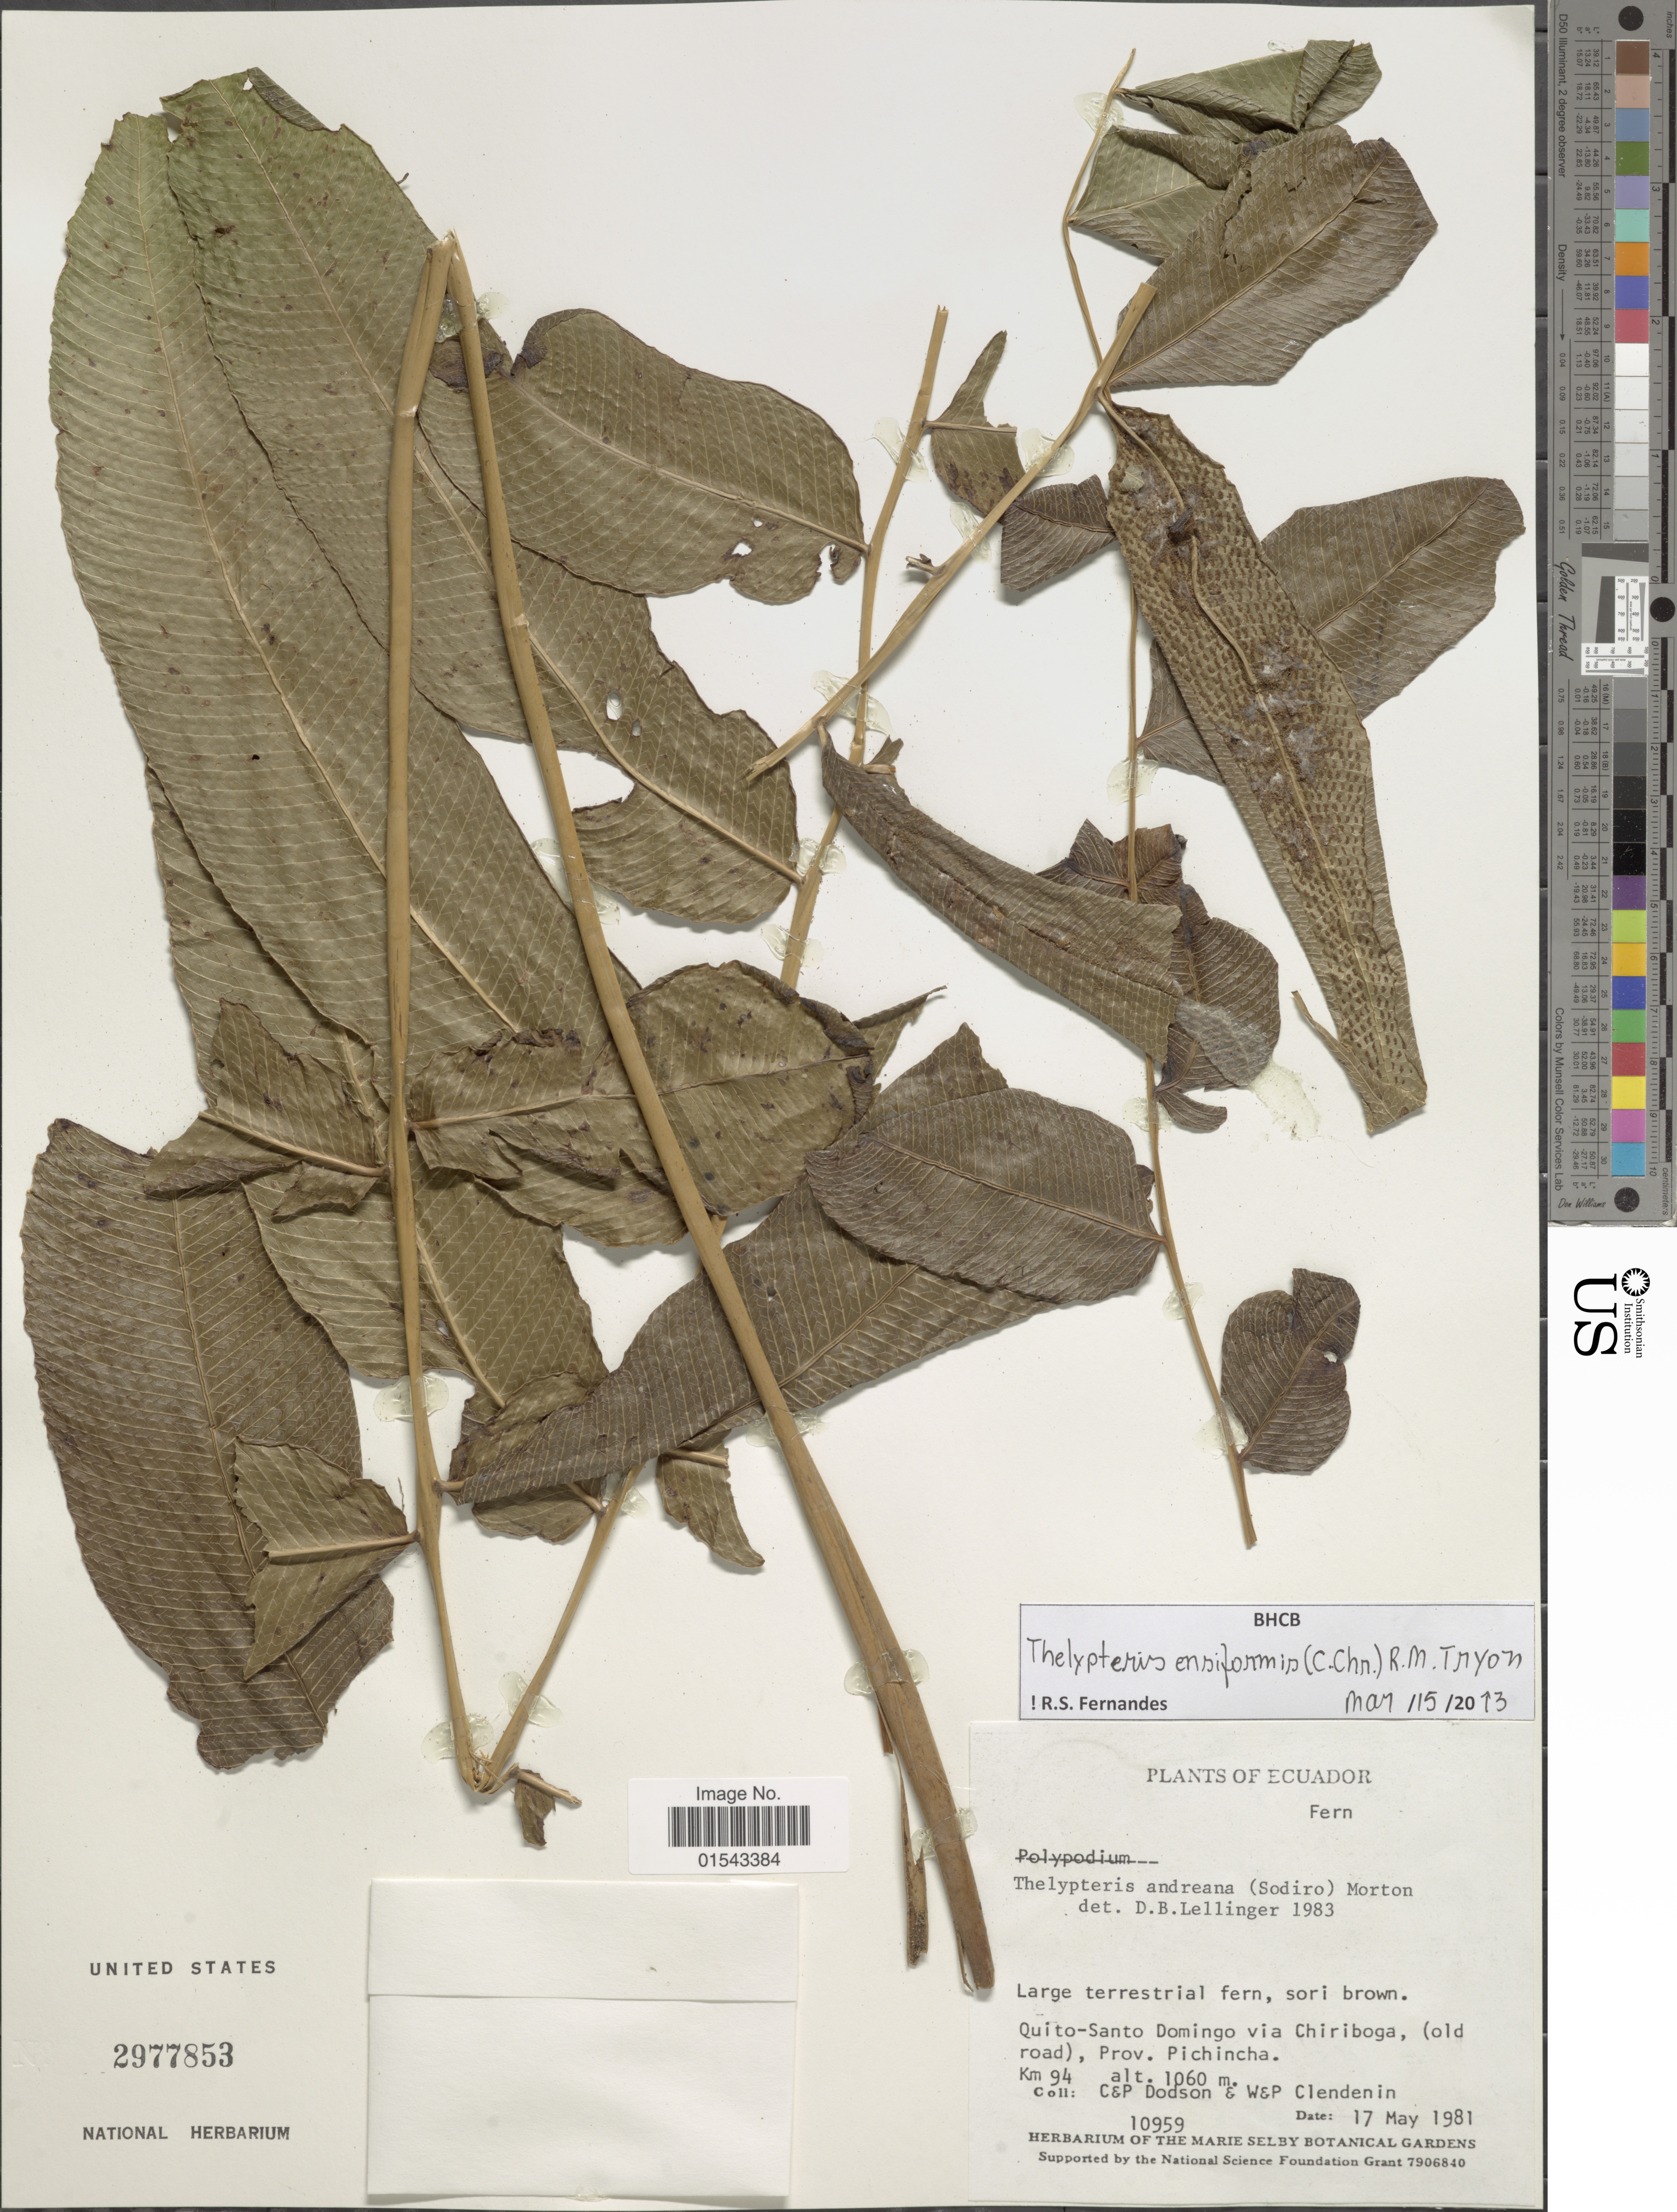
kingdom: Plantae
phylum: Tracheophyta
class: Polypodiopsida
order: Polypodiales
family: Thelypteridaceae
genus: Meniscium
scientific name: Meniscium andreanum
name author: Sodiro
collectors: C. Dodson, P. M. Dodson, W. Clendenin & P. Clendenin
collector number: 10959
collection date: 1981-05-17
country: Ecuador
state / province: Pichincha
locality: Quito-Santo Domingo via Chiriboga, (old road). Km 94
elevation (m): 1060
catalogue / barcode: US 2977853